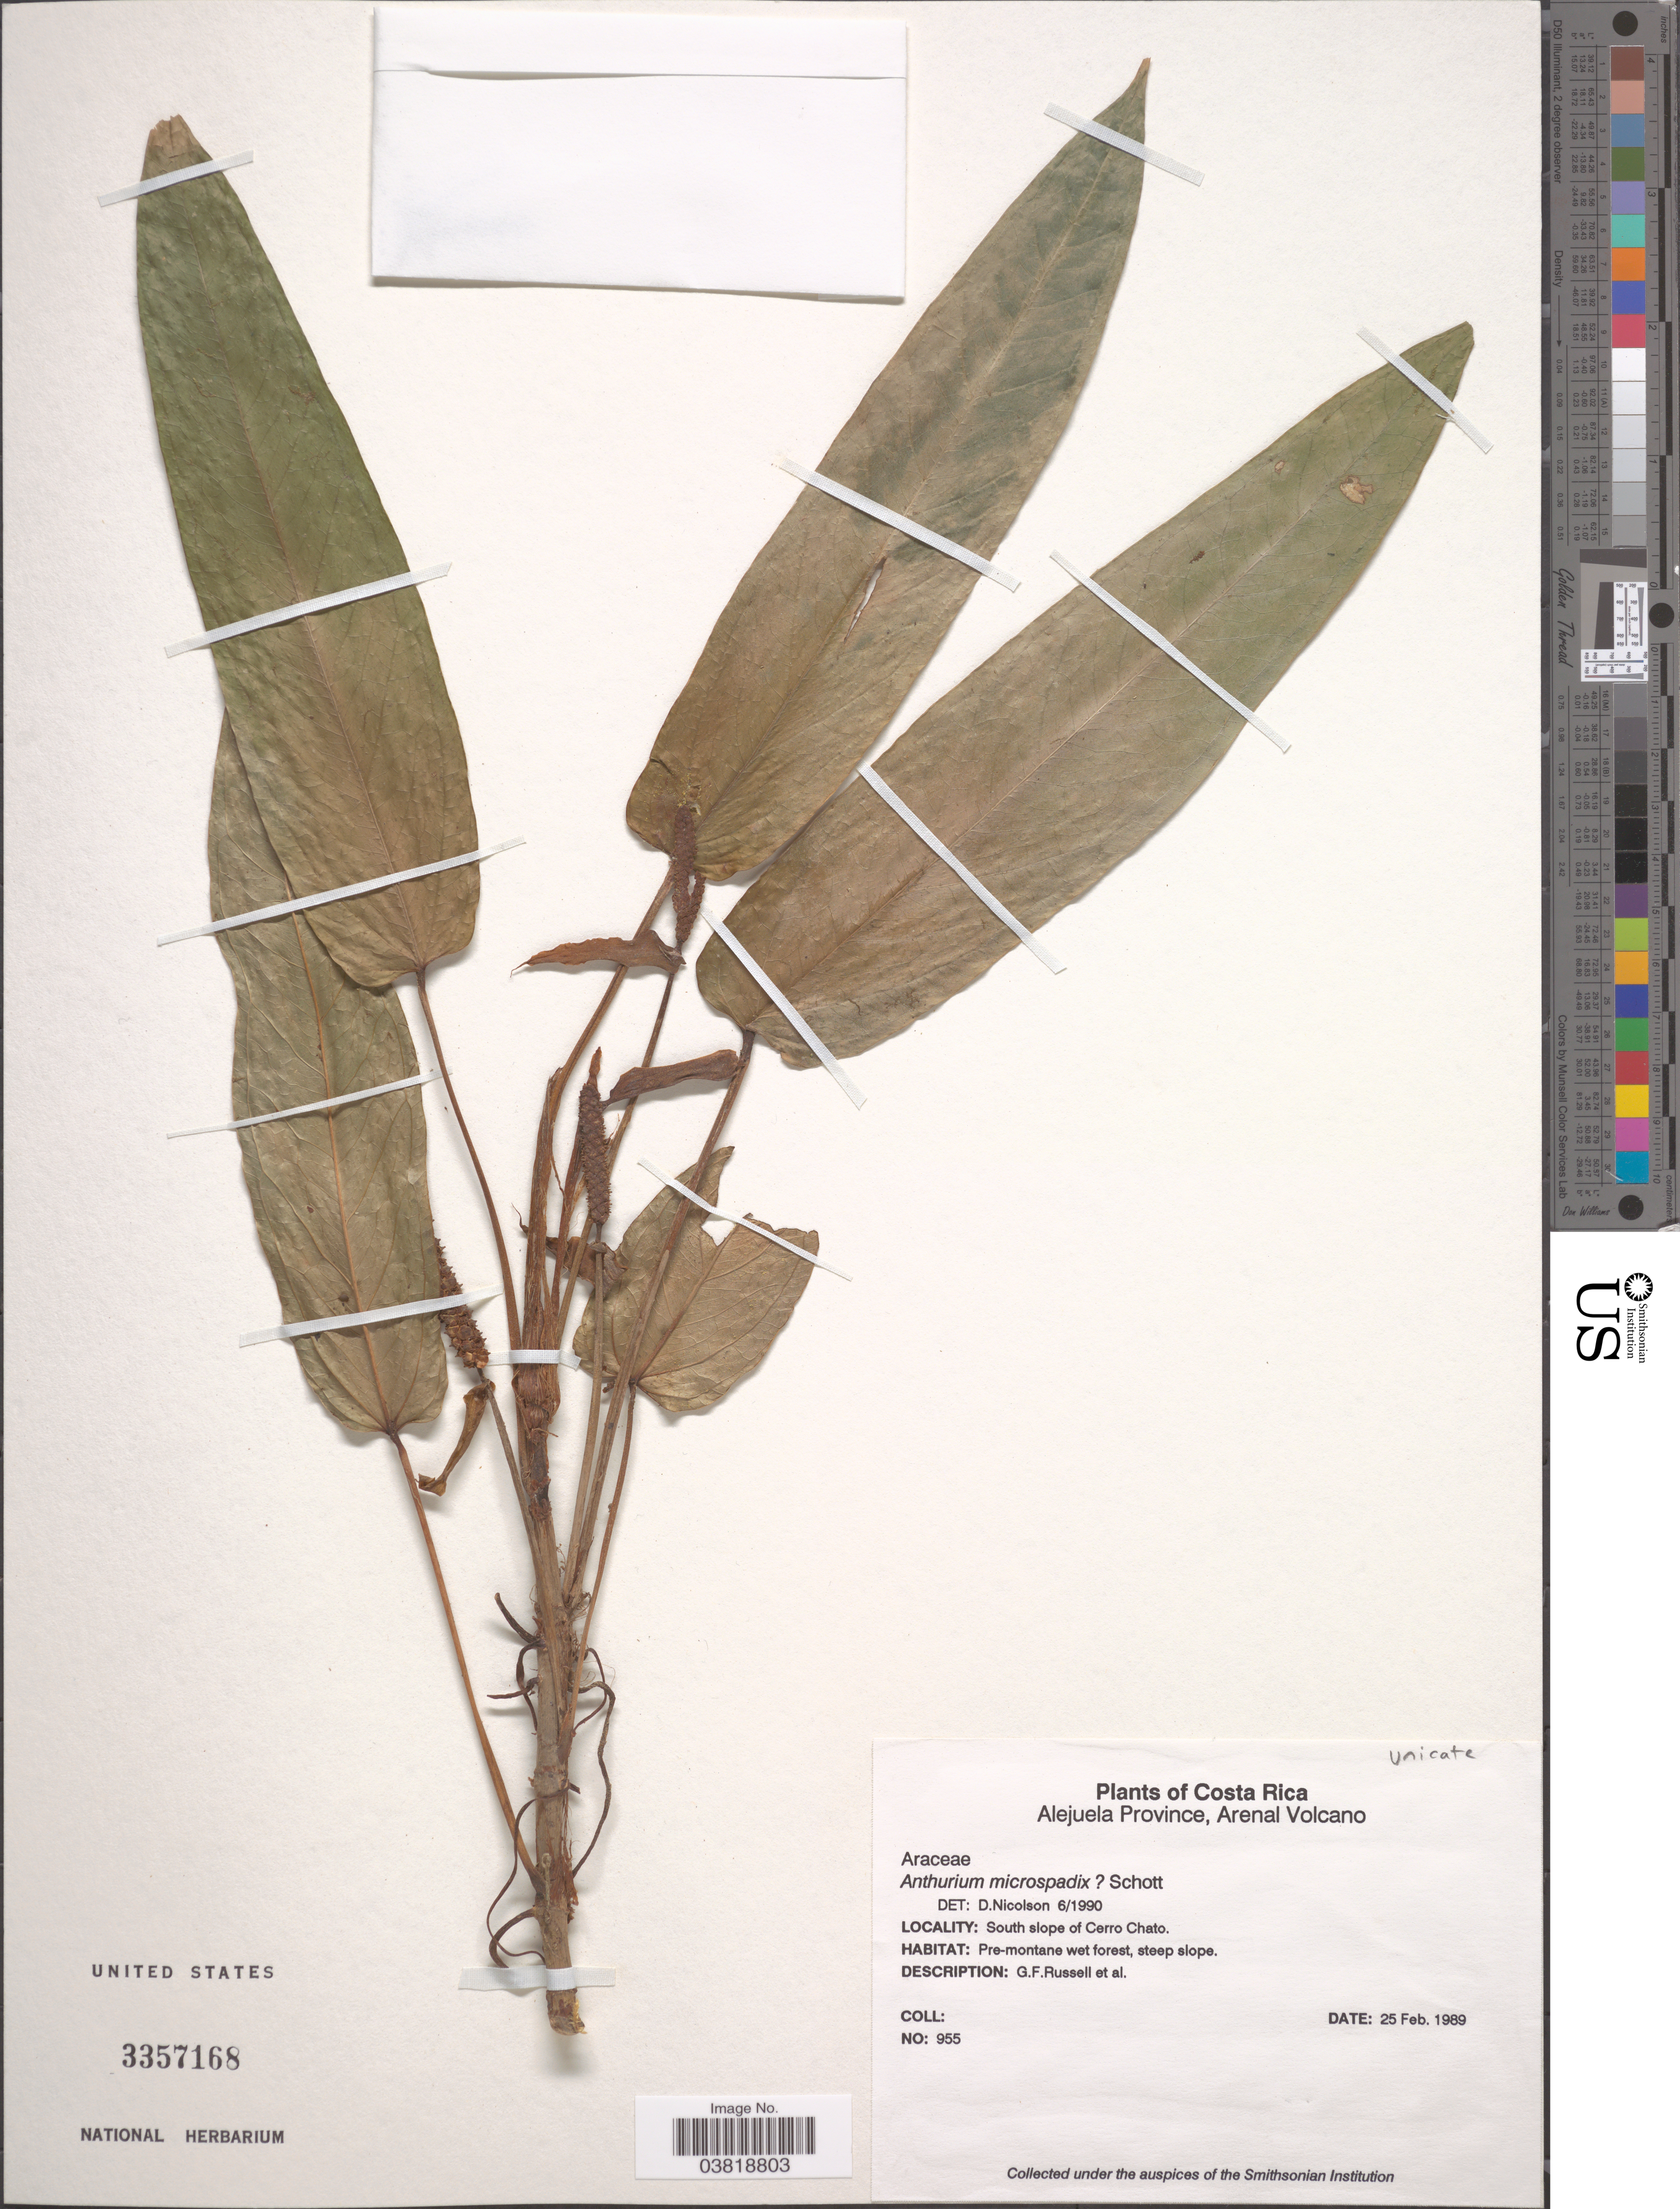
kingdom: Plantae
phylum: Tracheophyta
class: Liliopsida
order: Alismatales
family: Araceae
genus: Anthurium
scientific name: Anthurium microspadix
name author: Schott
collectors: G. Russell & et al.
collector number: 955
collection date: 1989-02-25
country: Costa Rica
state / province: Alajuela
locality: Arenal Volcano. South slope of Cerro Chato.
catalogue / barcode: US 3357168